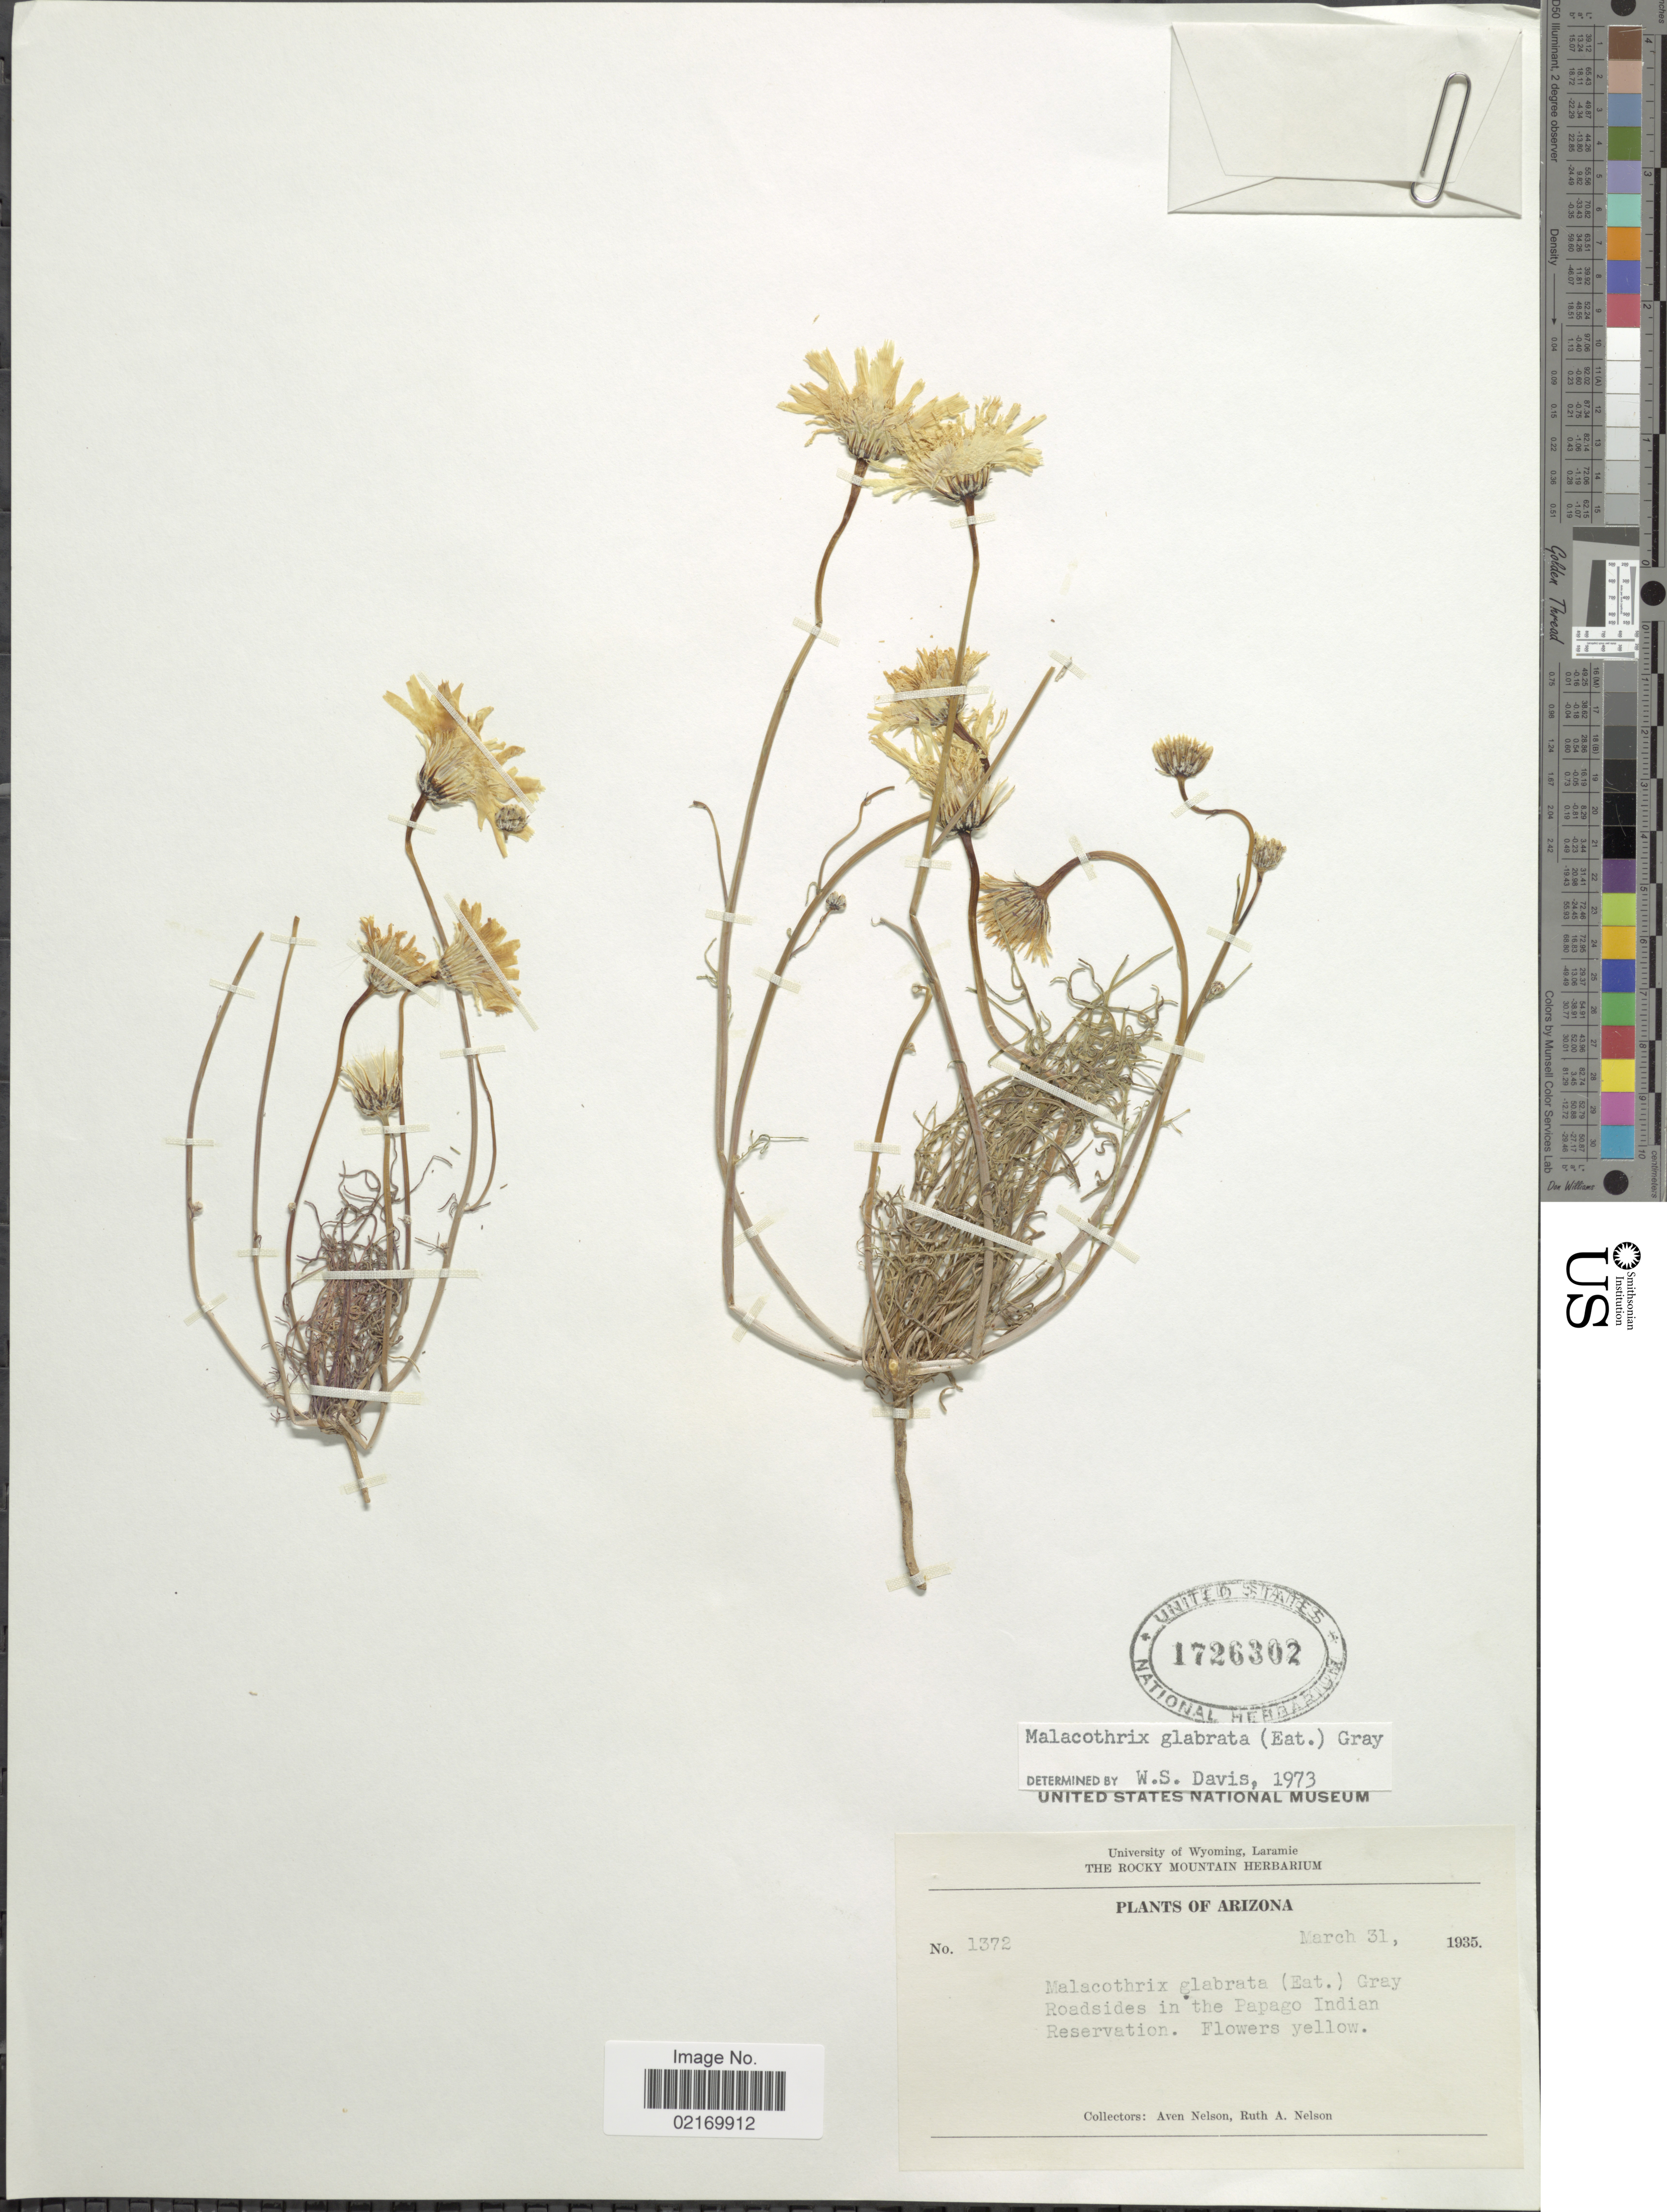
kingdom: Plantae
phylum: Tracheophyta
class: Magnoliopsida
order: Asterales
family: Asteraceae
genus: Malacothrix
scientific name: Malacothrix glabrata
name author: (A. Gray ex D.C. Eaton) A. Gray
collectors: A. Nelson & R. A. Nelson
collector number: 1372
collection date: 1935-03-31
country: United States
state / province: Arizona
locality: Papago Indian Reservation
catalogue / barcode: US 1726302